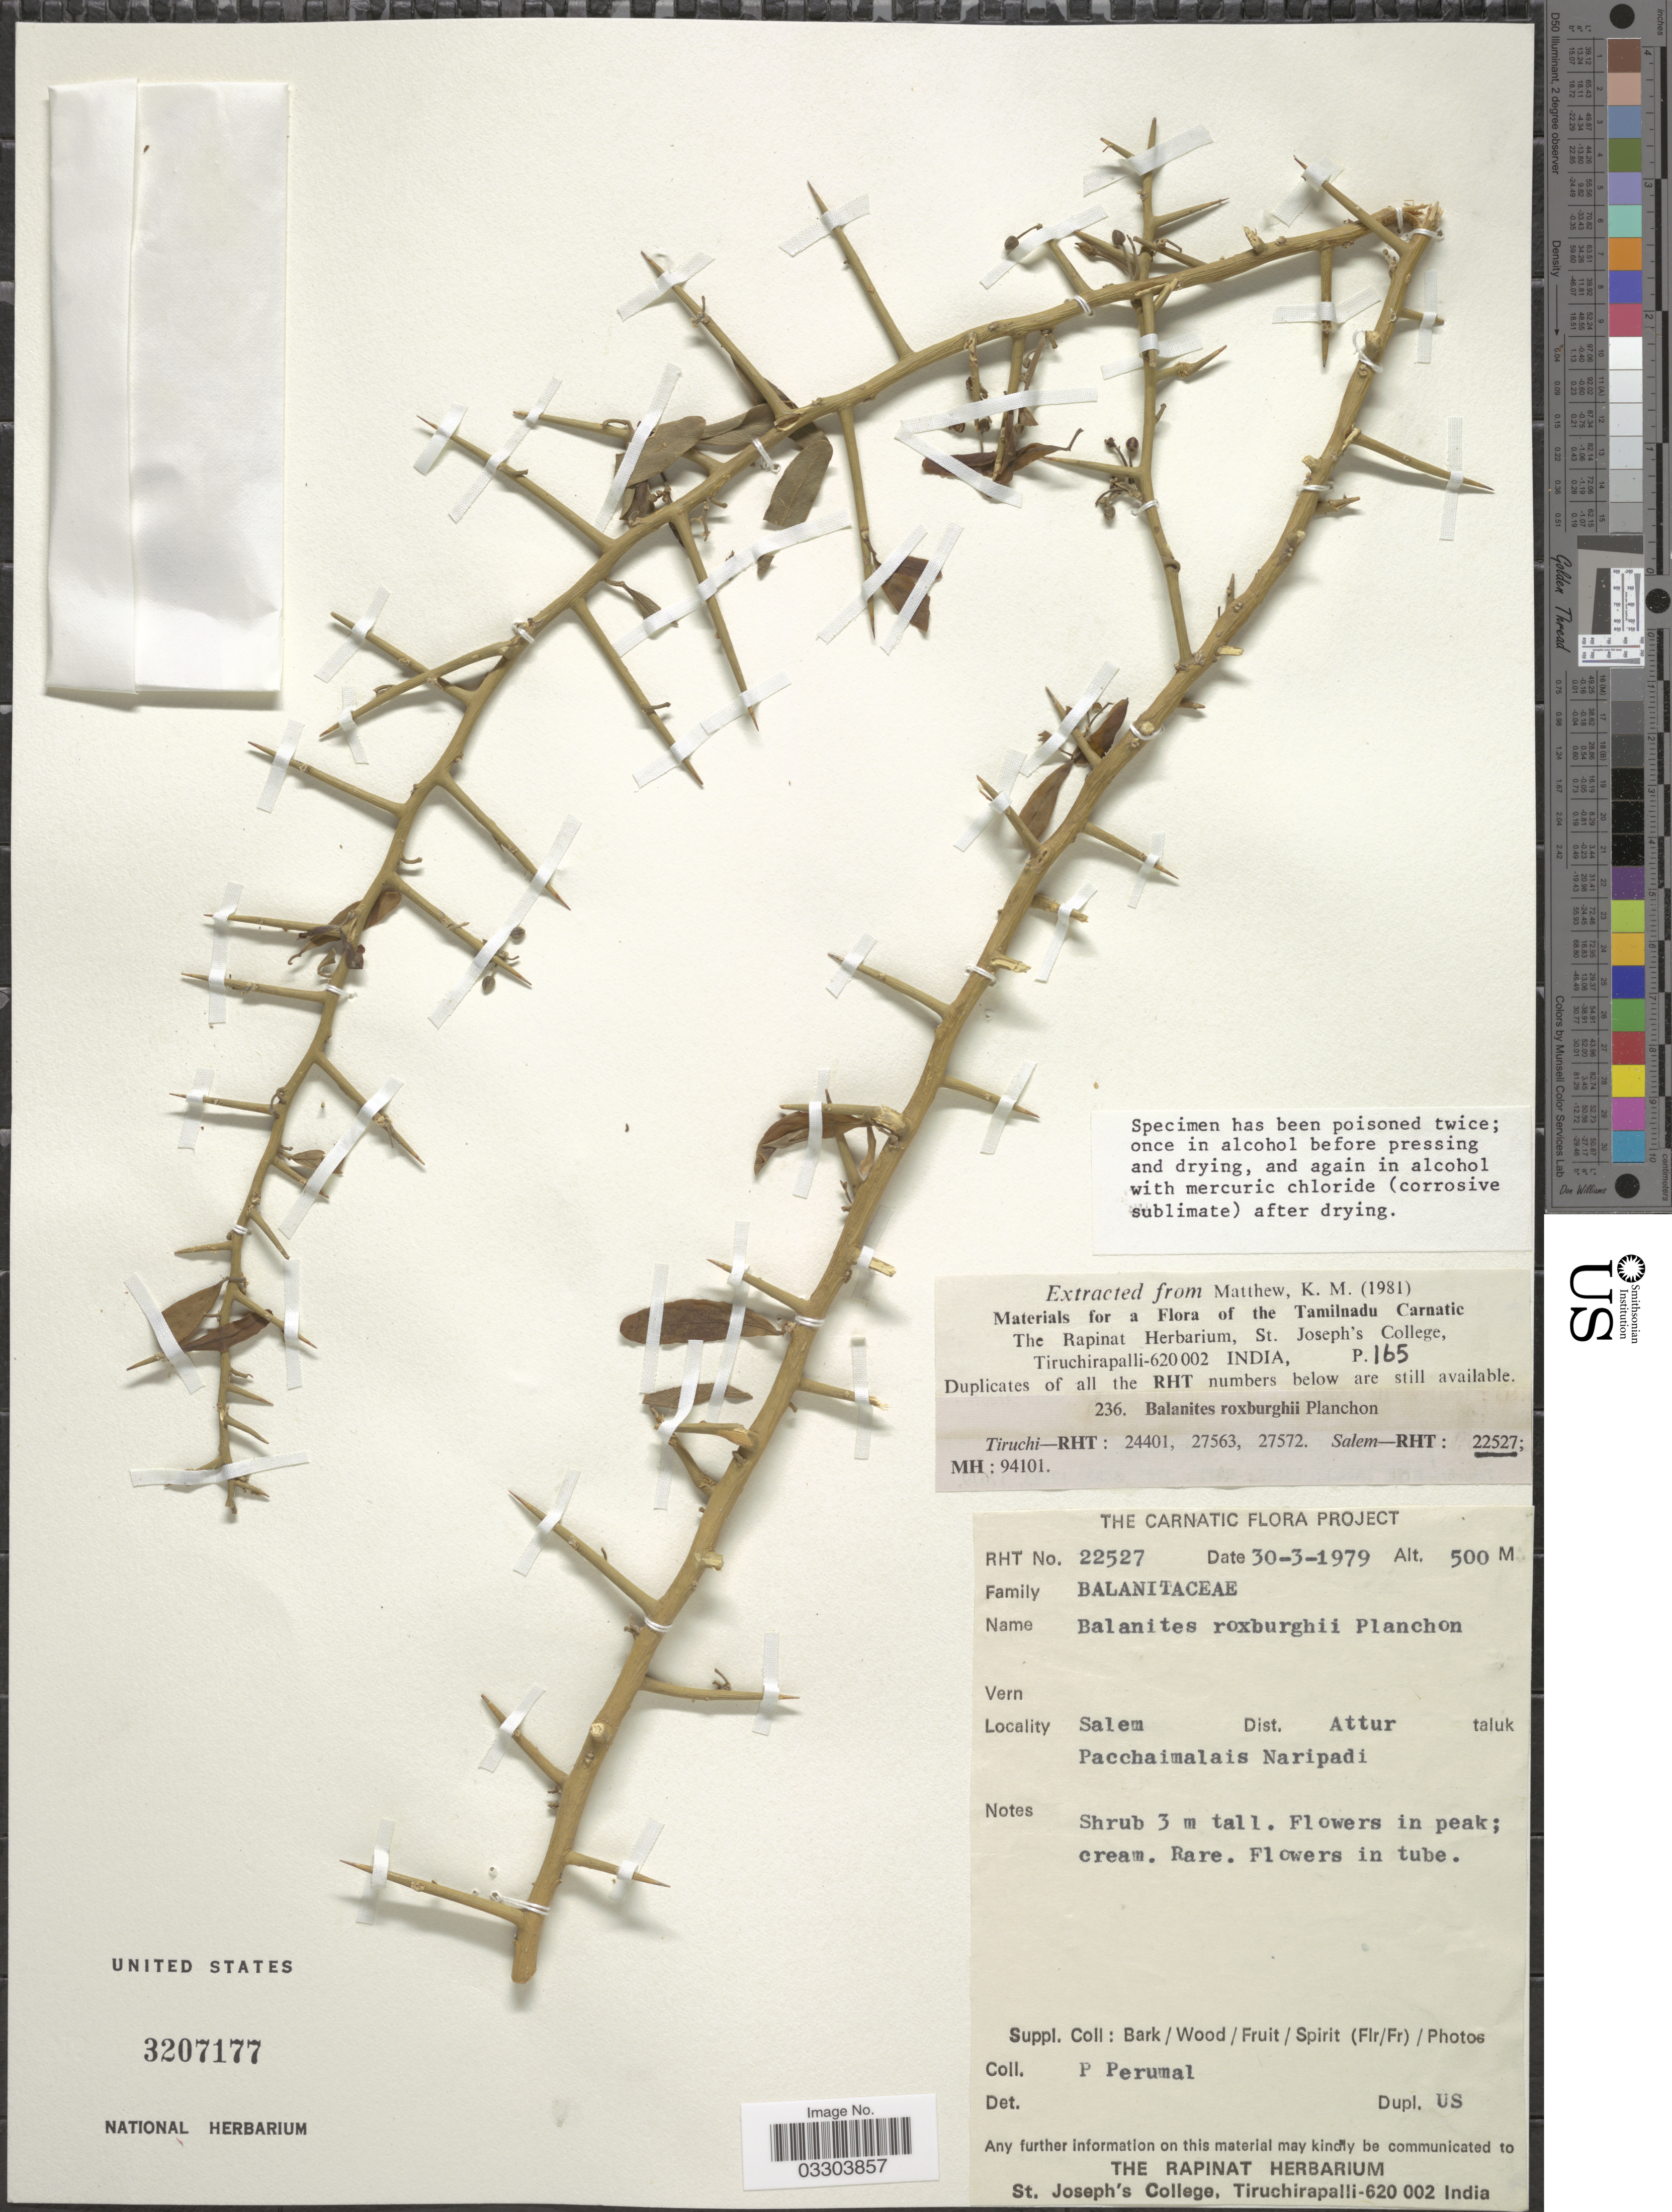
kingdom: Plantae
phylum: Tracheophyta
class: Magnoliopsida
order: Zygophyllales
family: Zygophyllaceae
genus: Balanites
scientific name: Balanites roxburghii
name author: Planch.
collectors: P. Perumal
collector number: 22527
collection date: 1979-03-30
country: India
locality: Salem. Dist. Attur taluk Pacchaimalais Naripadi.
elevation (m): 500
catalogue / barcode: US 3207177